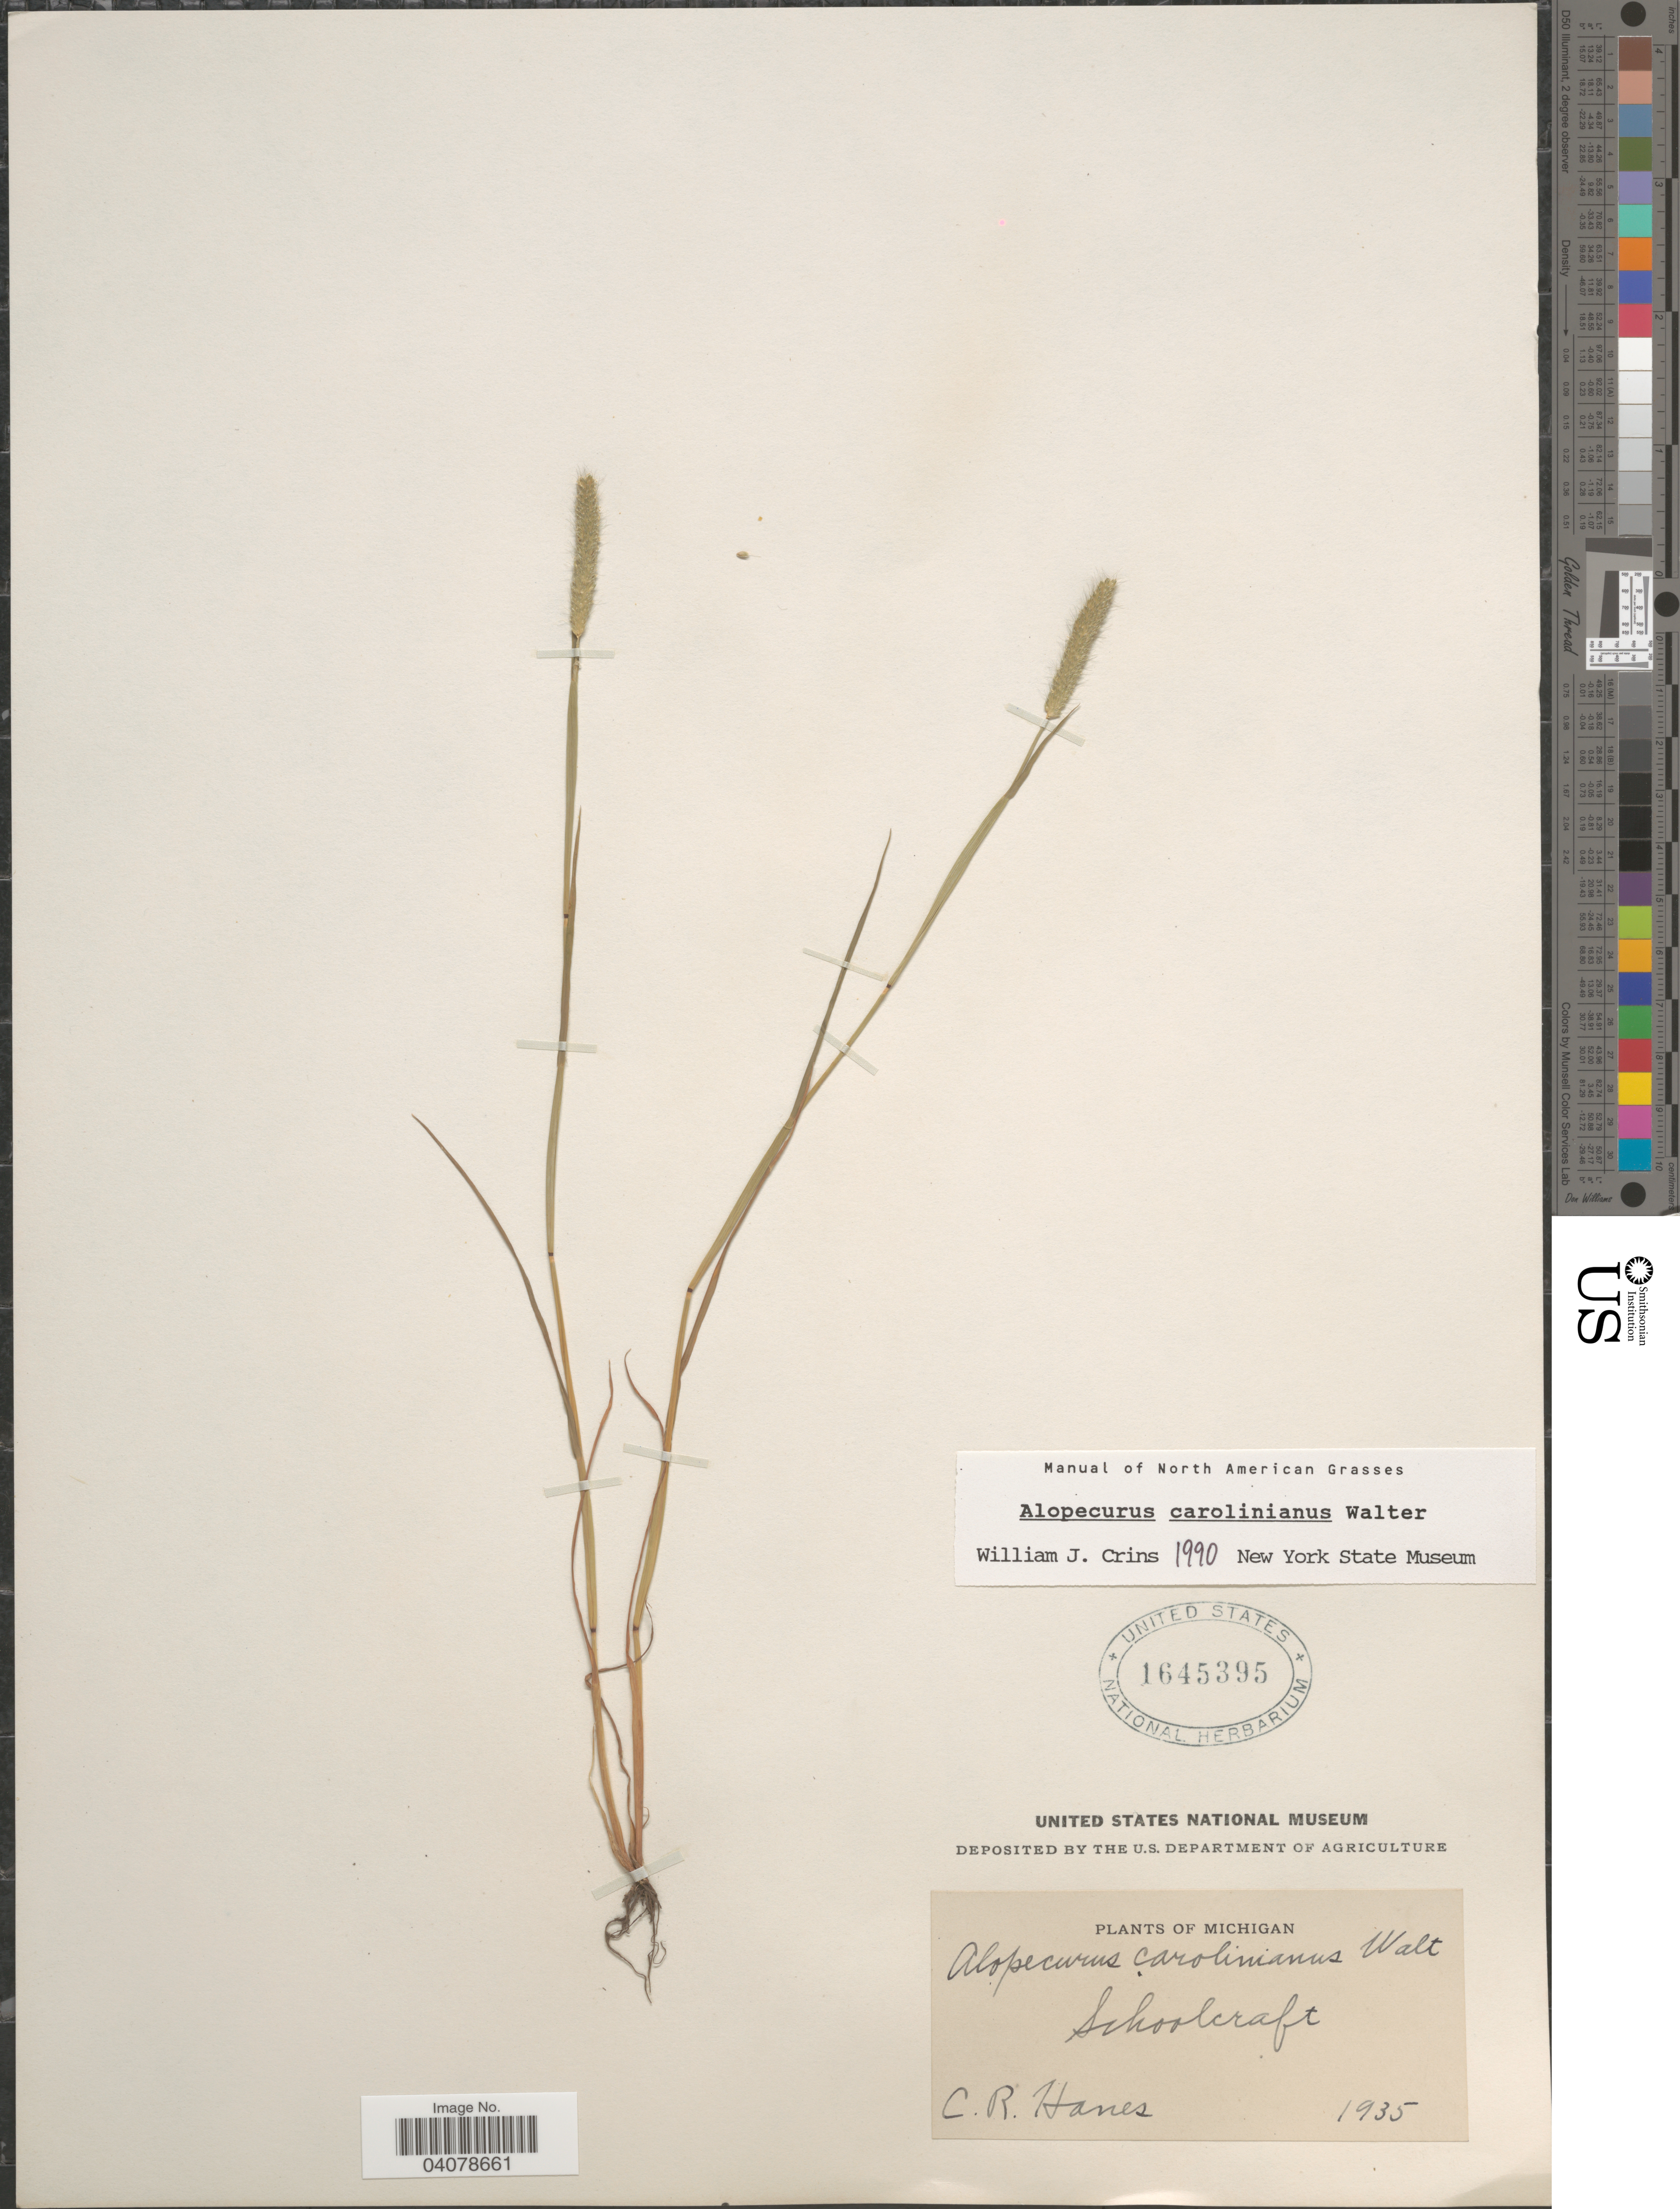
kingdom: Plantae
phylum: Tracheophyta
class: Liliopsida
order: Poales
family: Poaceae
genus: Alopecurus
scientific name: Alopecurus carolinianus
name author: Walter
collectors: C. Hanes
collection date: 1935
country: United States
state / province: Michigan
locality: Schoolcraft.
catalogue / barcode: US 1645395